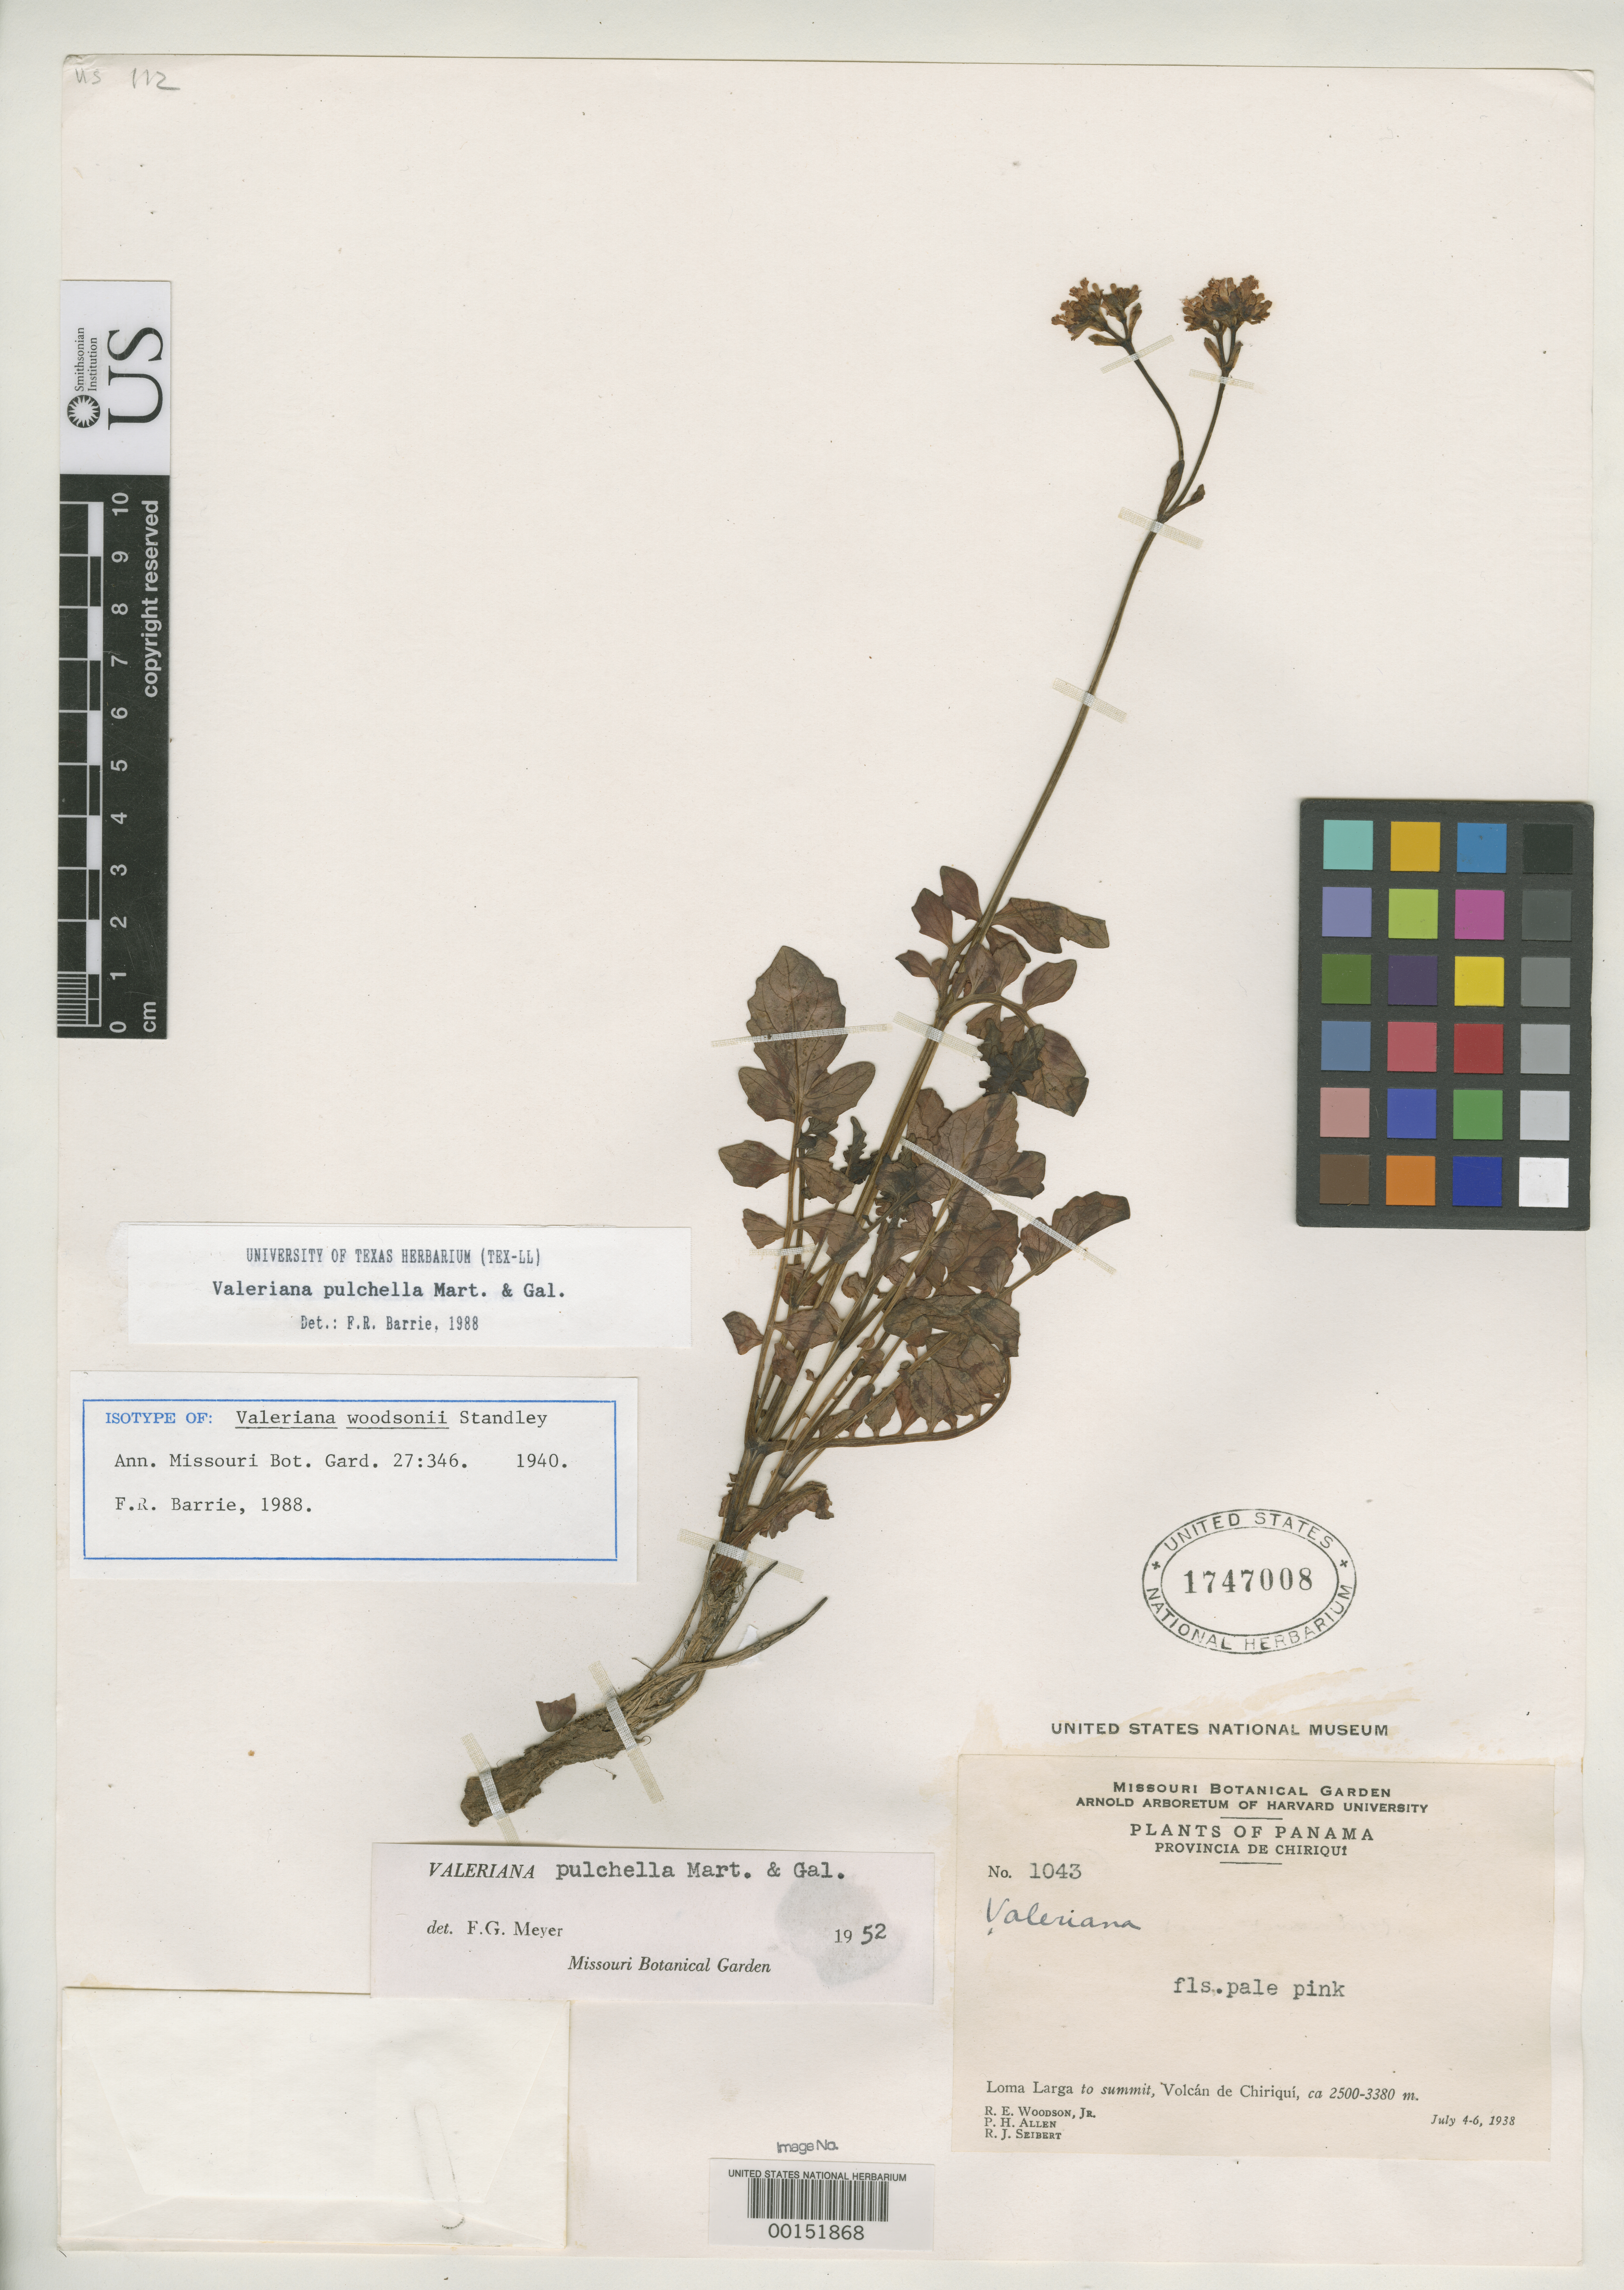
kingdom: Plantae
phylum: Tracheophyta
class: Magnoliopsida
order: Dipsacales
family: Caprifoliaceae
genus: Valeriana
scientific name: Valeriana woodsonii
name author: Standl.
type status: Isotype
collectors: R. E. Woodson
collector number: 1043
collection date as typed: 04 Jul 1938 to 06 Jul 1938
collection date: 1938-07-04/1938-07-06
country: Panama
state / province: Chiriquí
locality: Loma Larga to summit, Volcan de Chiriqui.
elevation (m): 2500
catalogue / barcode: US 1747008